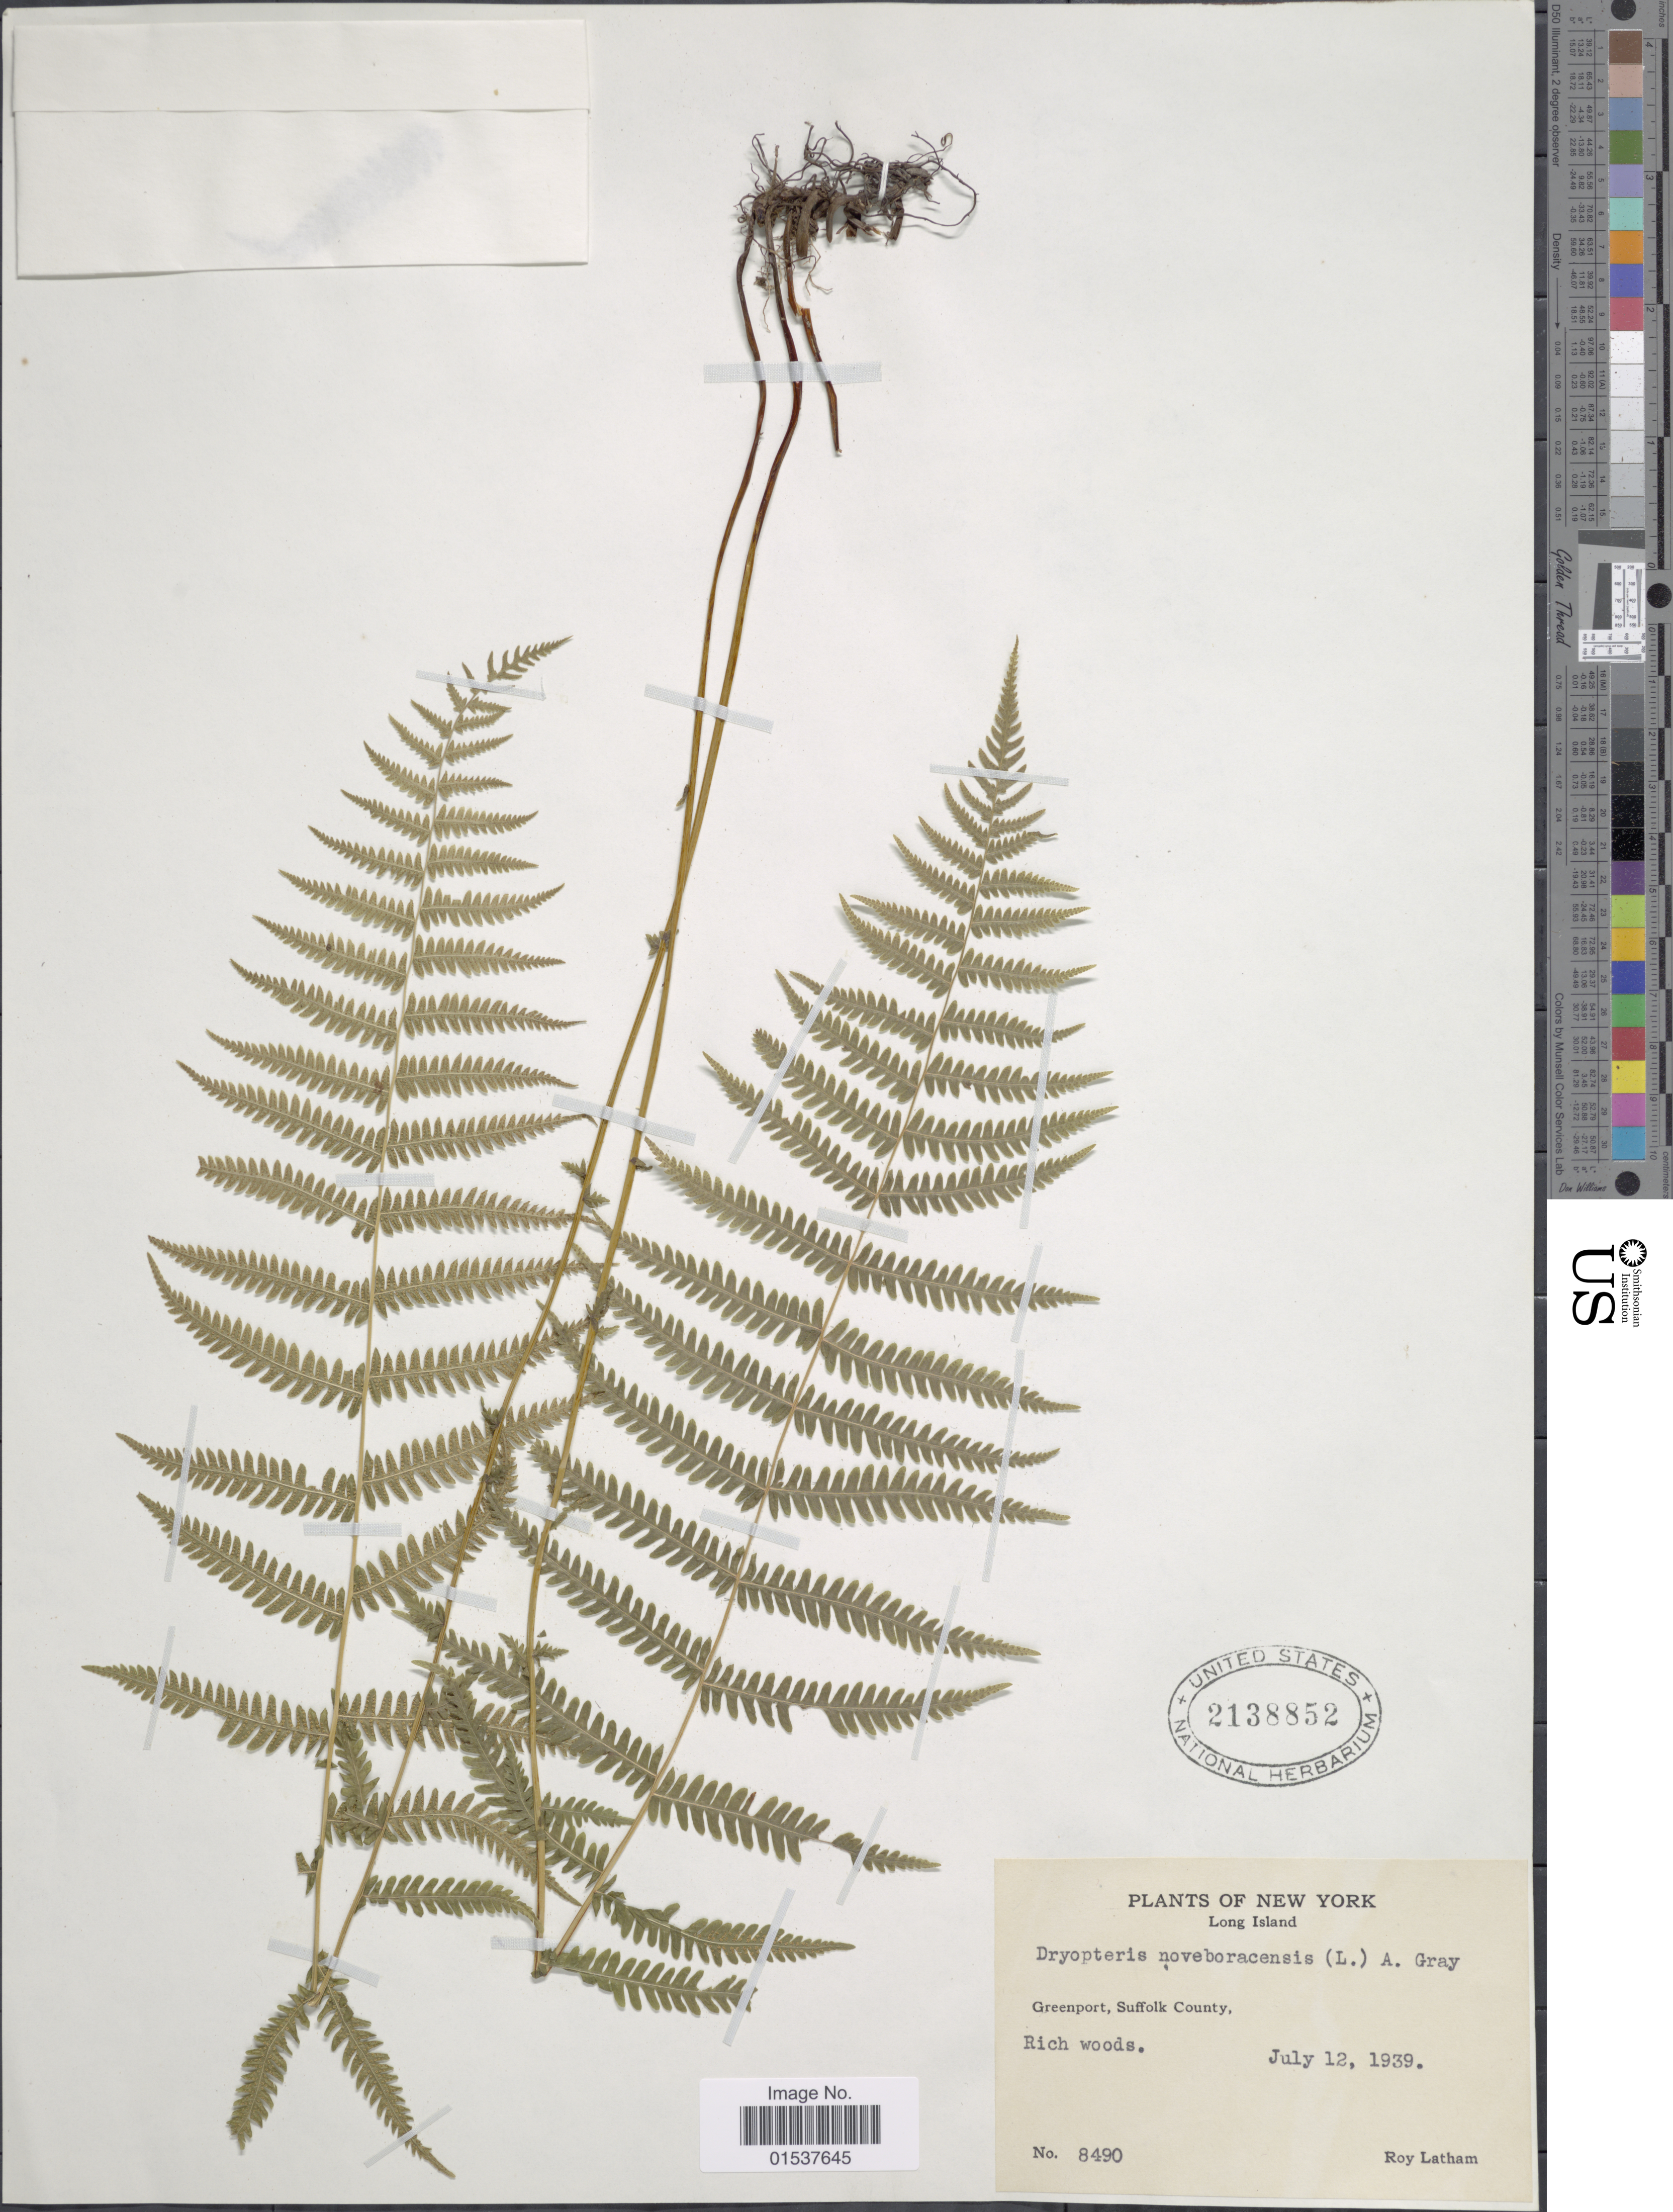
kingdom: Plantae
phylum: Tracheophyta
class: Polypodiopsida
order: Polypodiales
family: Thelypteridaceae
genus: Parathelypteris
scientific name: Parathelypteris noveboracensis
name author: (L.) Ching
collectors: R. Latham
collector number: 8490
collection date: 1939-07-12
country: United States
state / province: New York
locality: Long Island, Greenport, Suffolk County, Rich woods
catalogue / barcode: US 2138852